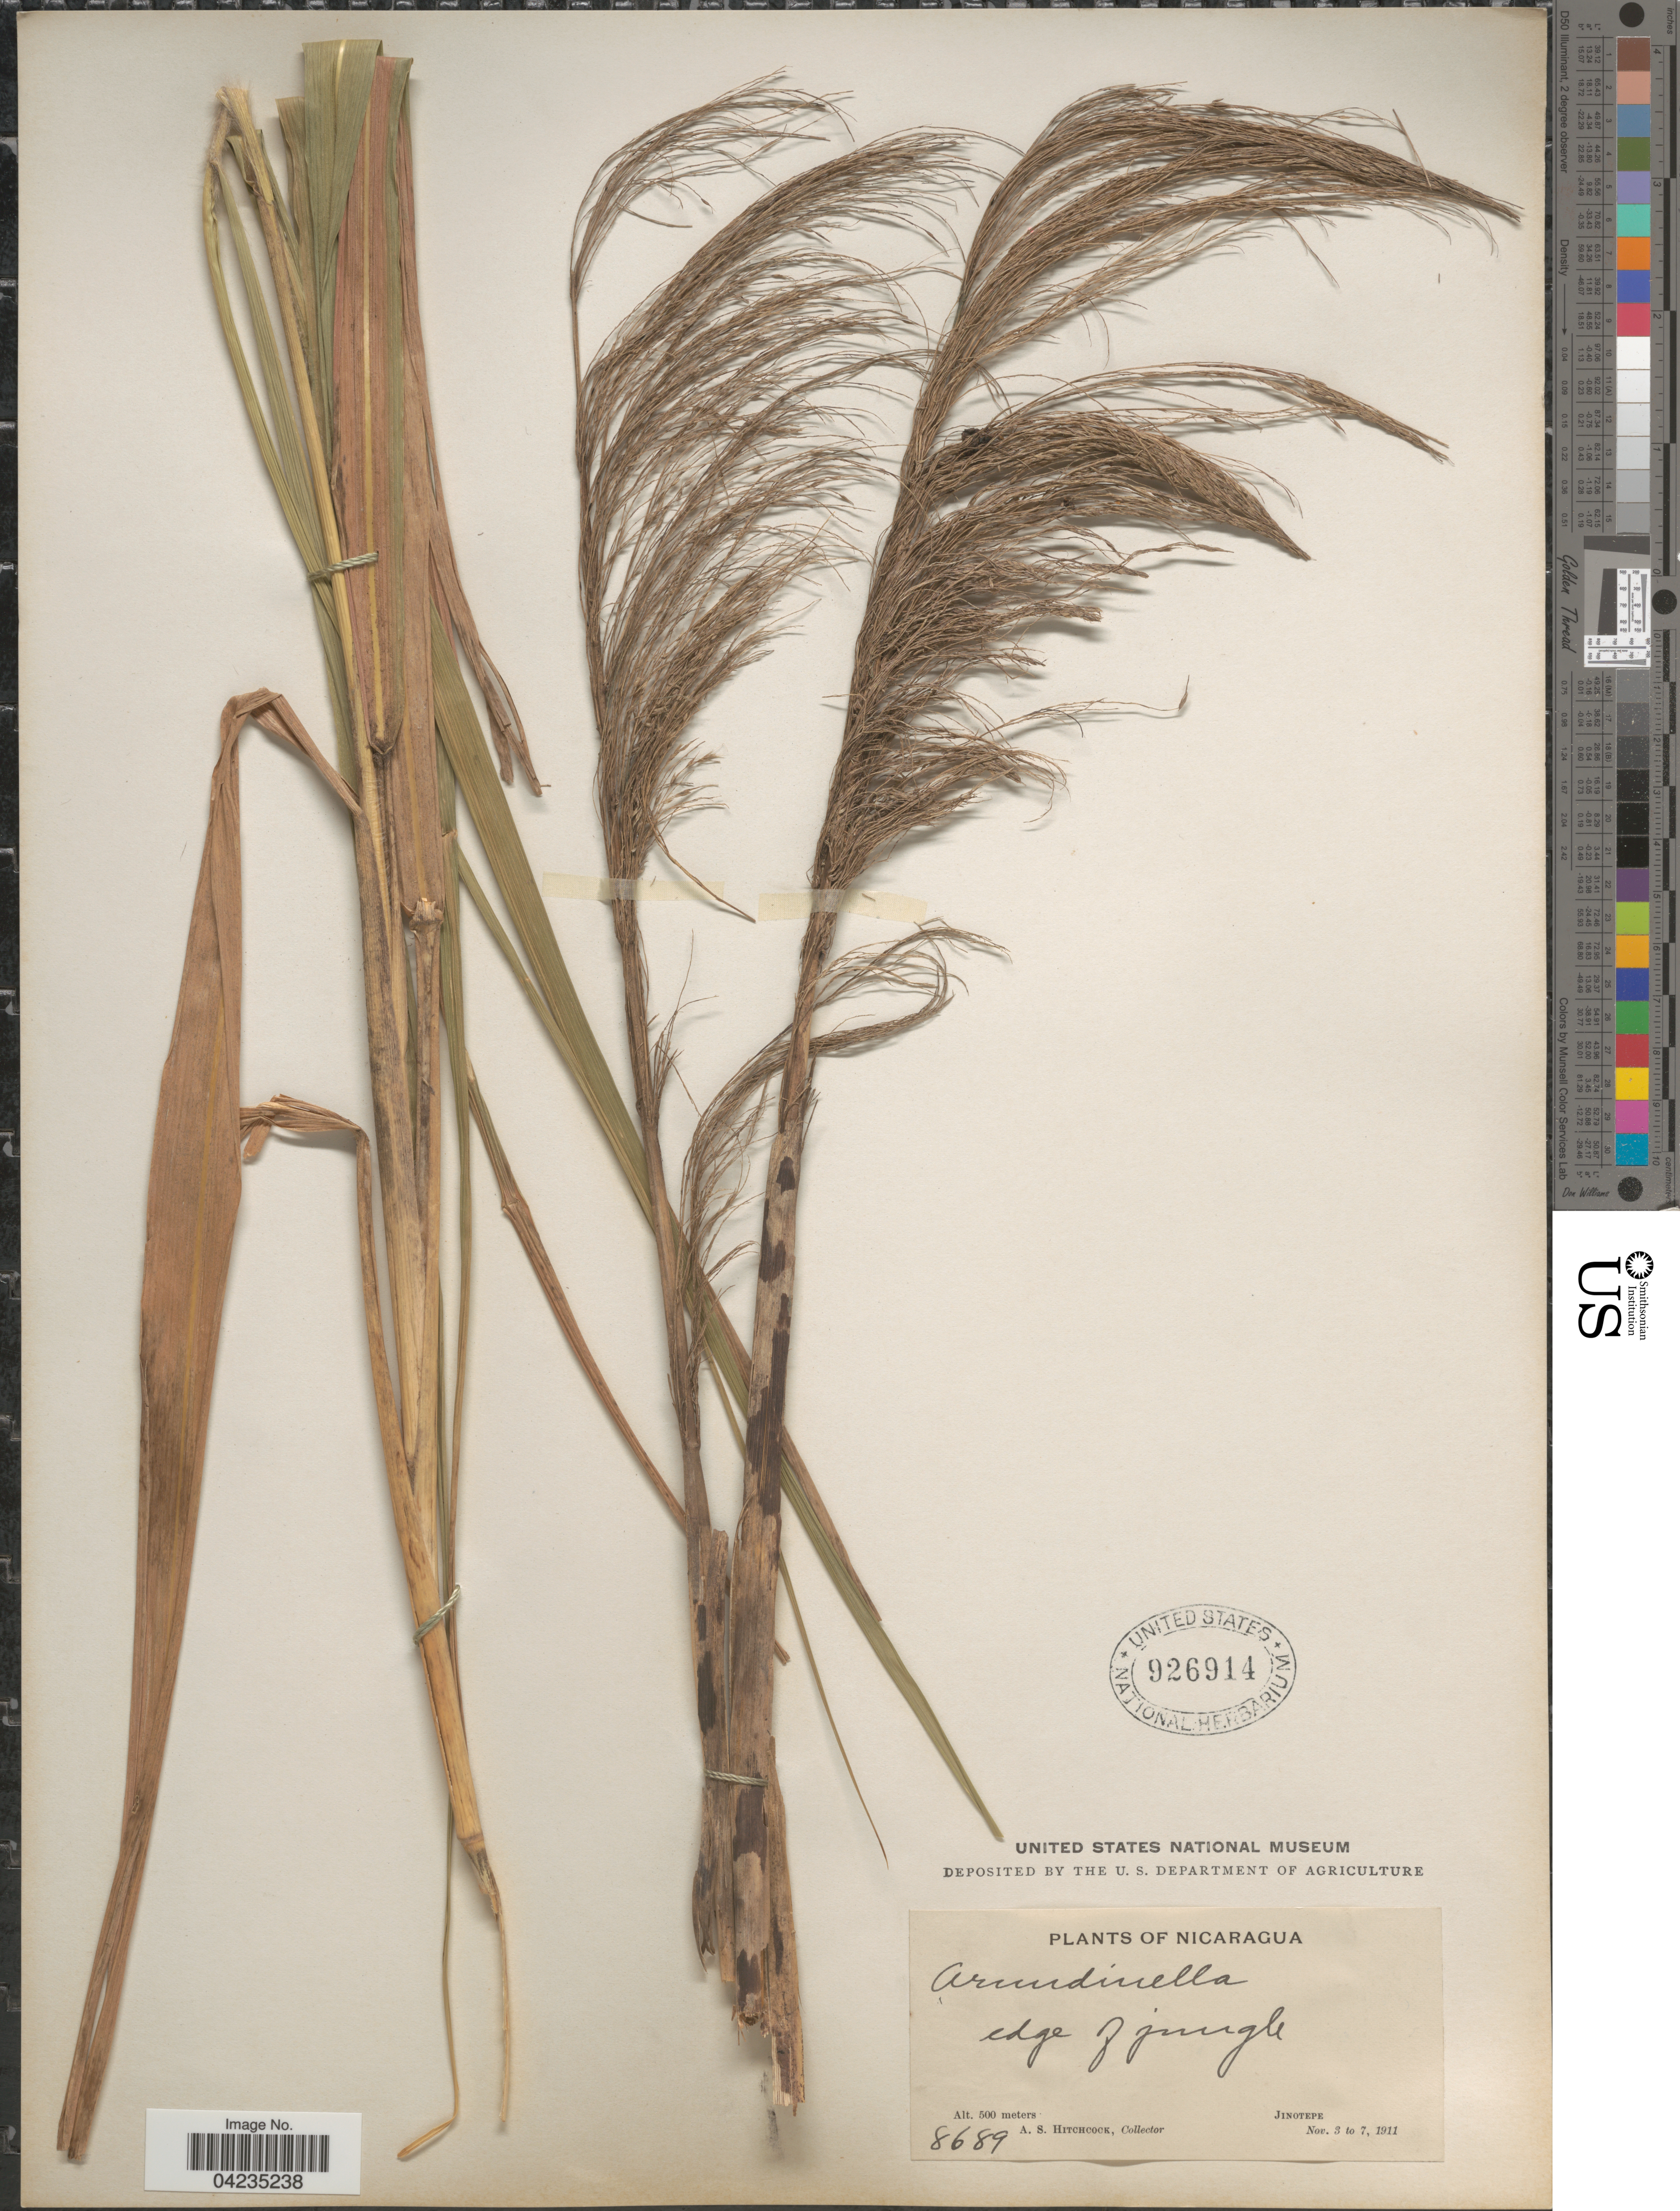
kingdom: Plantae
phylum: Tracheophyta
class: Liliopsida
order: Poales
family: Poaceae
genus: Arundinella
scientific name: Arundinella deppeana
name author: Nees ex Steud.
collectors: A. S. Hitchcock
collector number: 8689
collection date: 1911-11-03/1911-11-07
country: Nicaragua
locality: Edge of jungle. Jinotepe.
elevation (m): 500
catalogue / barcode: US 926914